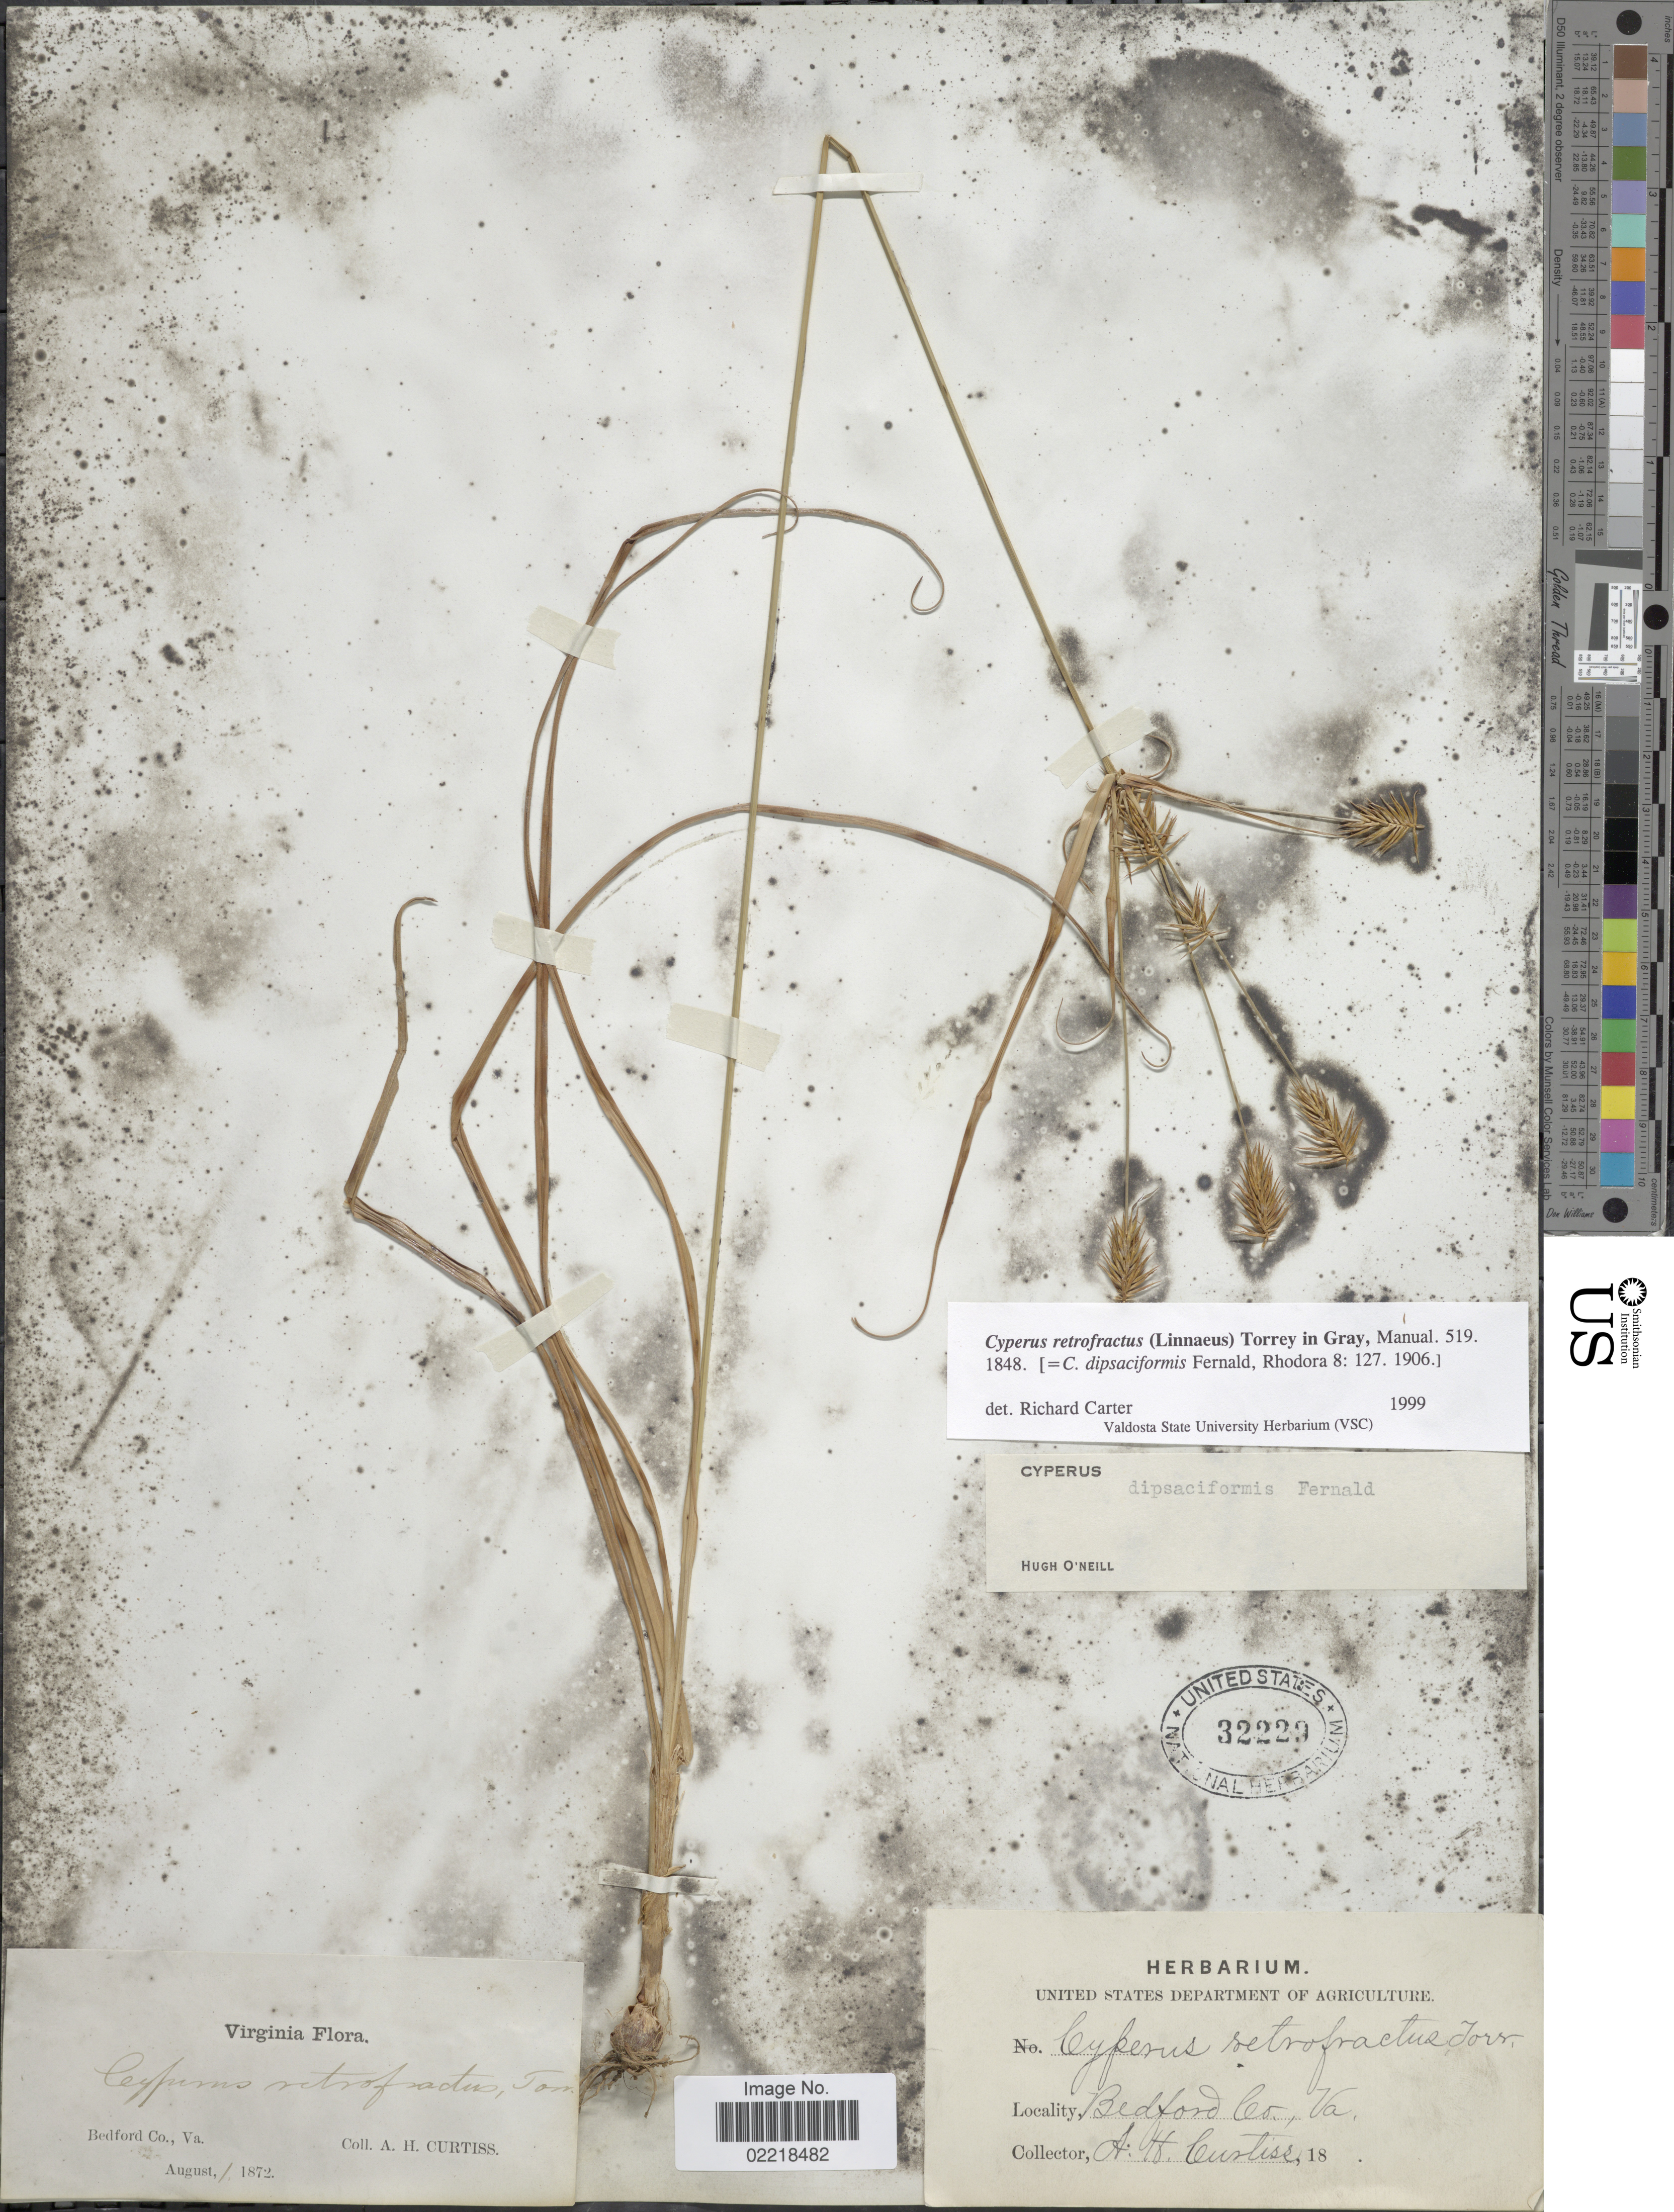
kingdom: Plantae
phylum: Tracheophyta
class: Liliopsida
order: Poales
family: Cyperaceae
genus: Cyperus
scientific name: Cyperus retrofractus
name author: (L.) Torr.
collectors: A. H. Curtiss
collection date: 1872-08-01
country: United States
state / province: Virginia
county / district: Bedford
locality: Bedford Co.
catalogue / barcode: US 32229